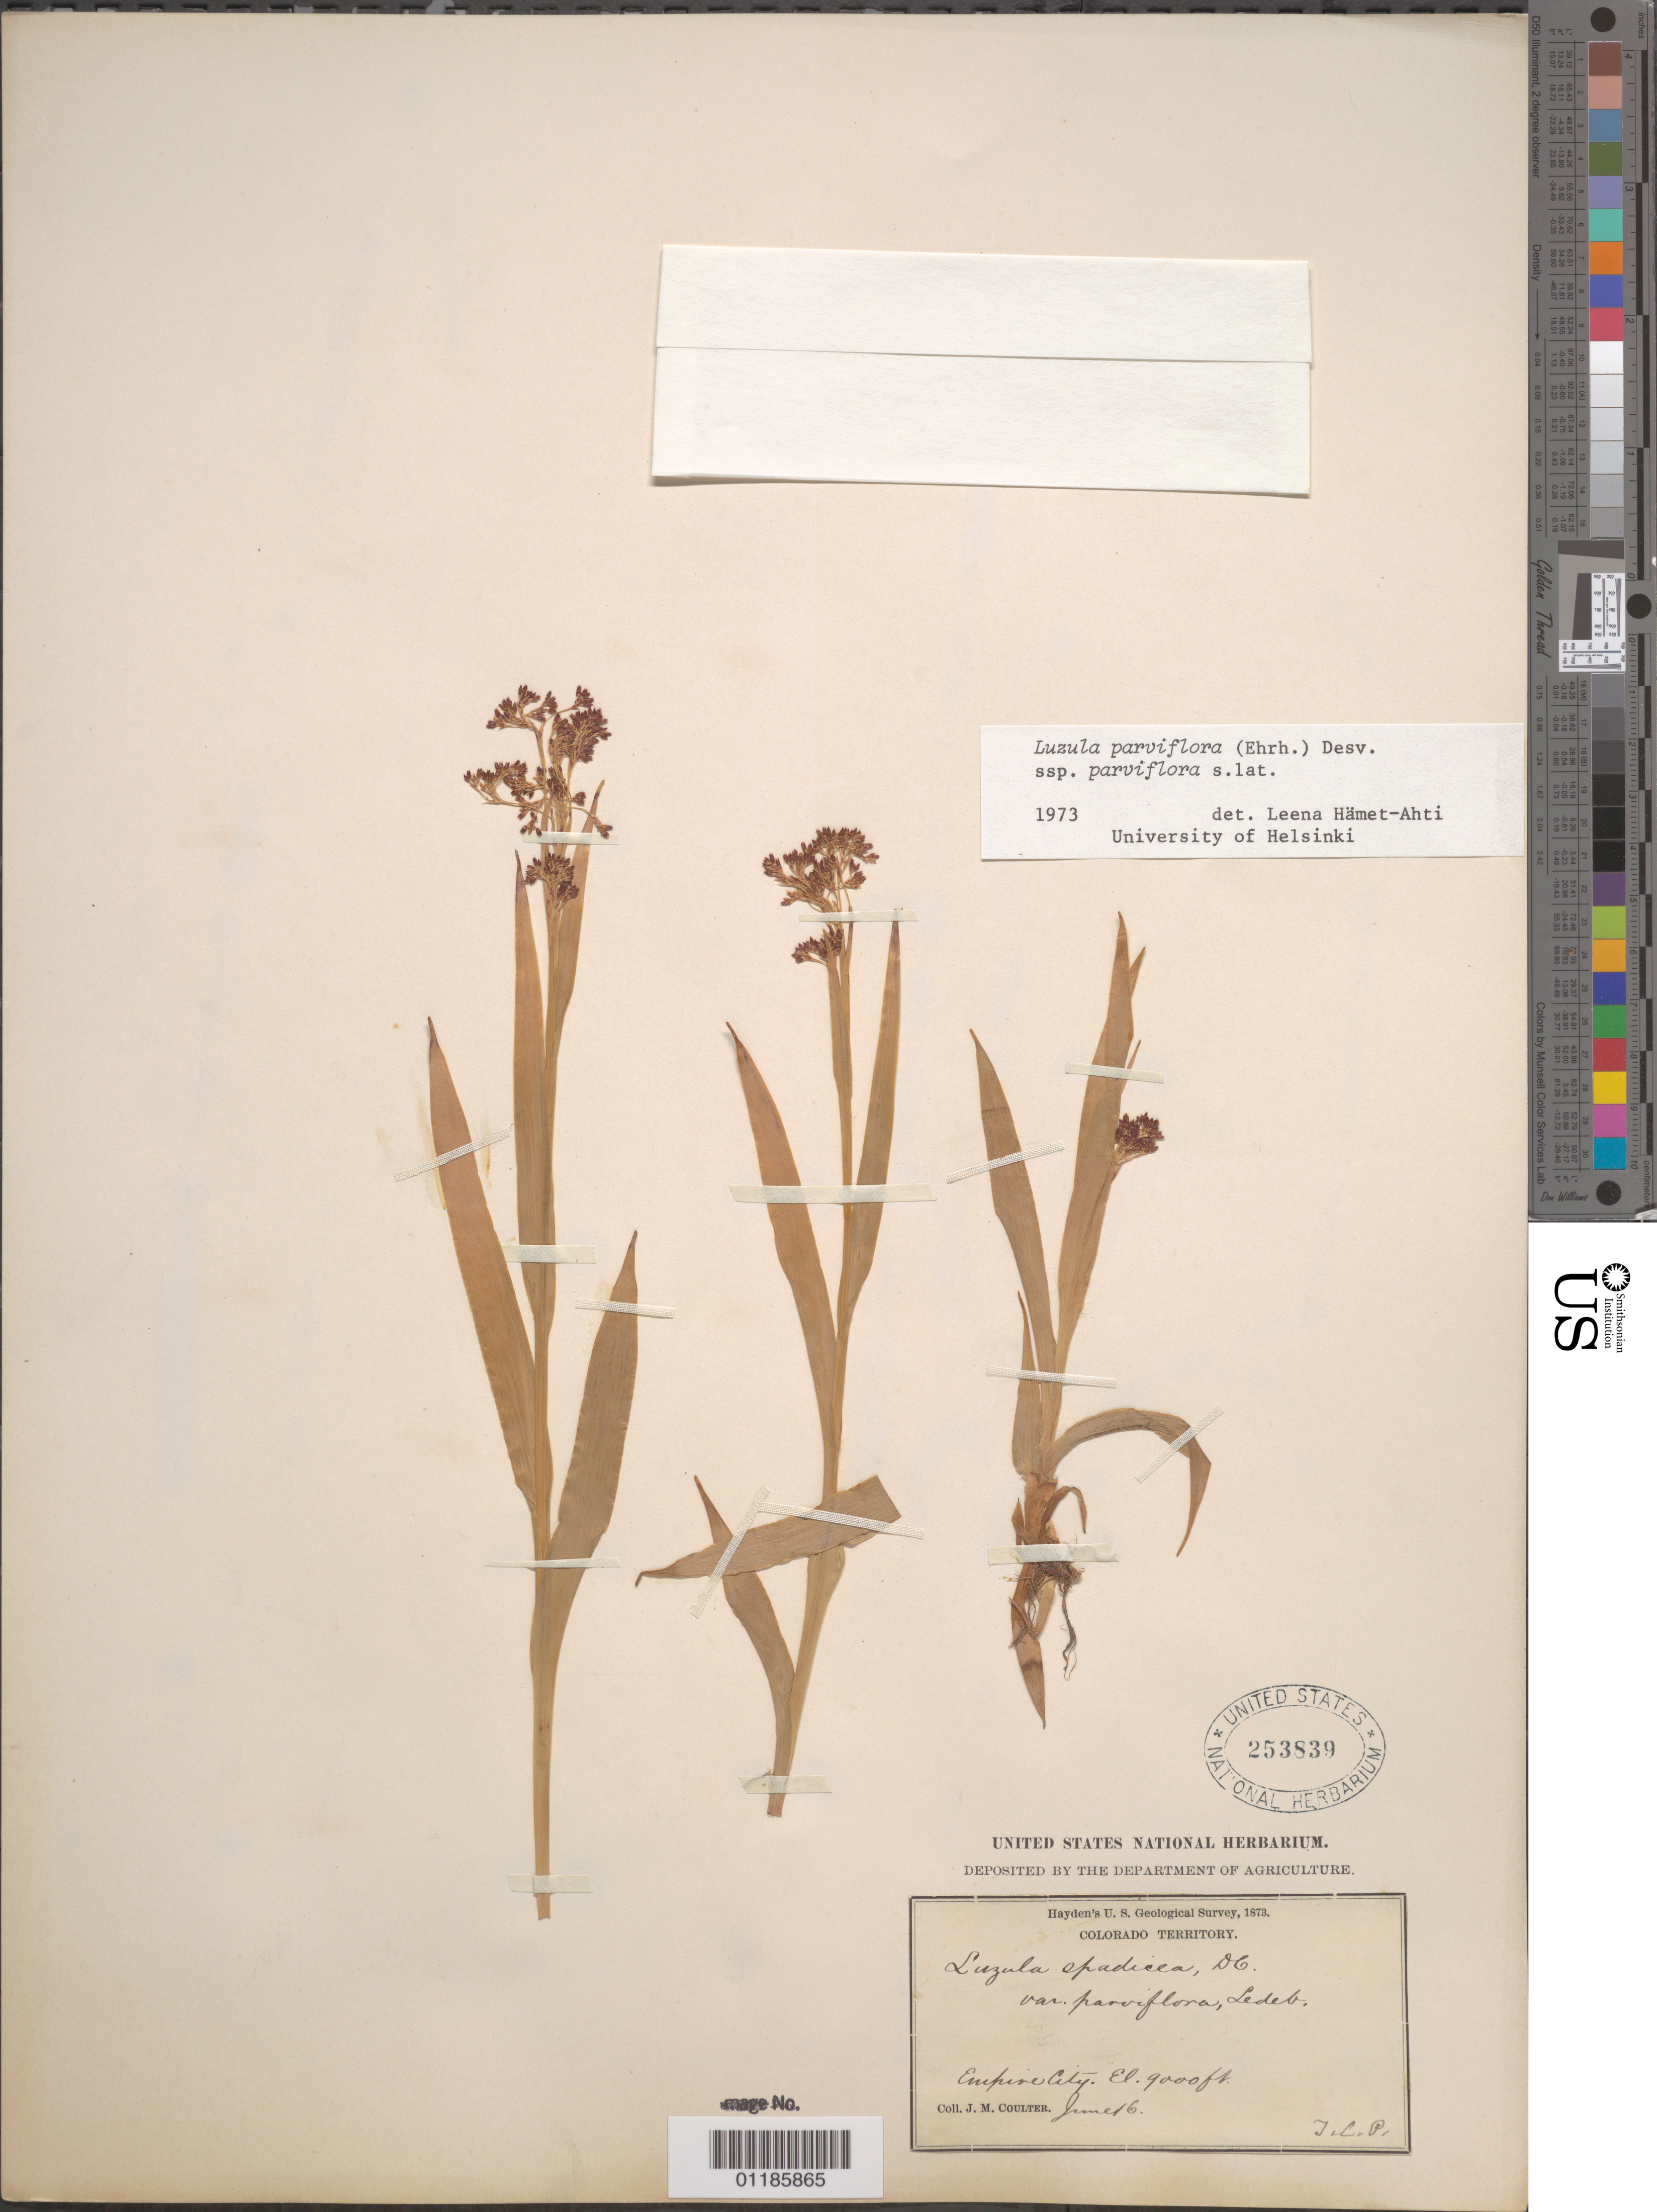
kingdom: Plantae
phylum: Tracheophyta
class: Liliopsida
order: Poales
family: Juncaceae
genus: Luzula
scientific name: Luzula spadicea var. parviflora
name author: E. Mey.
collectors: J. M. Coulter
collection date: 1873-06-16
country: United States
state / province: Colorado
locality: Empire City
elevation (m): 2743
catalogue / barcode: US 253839